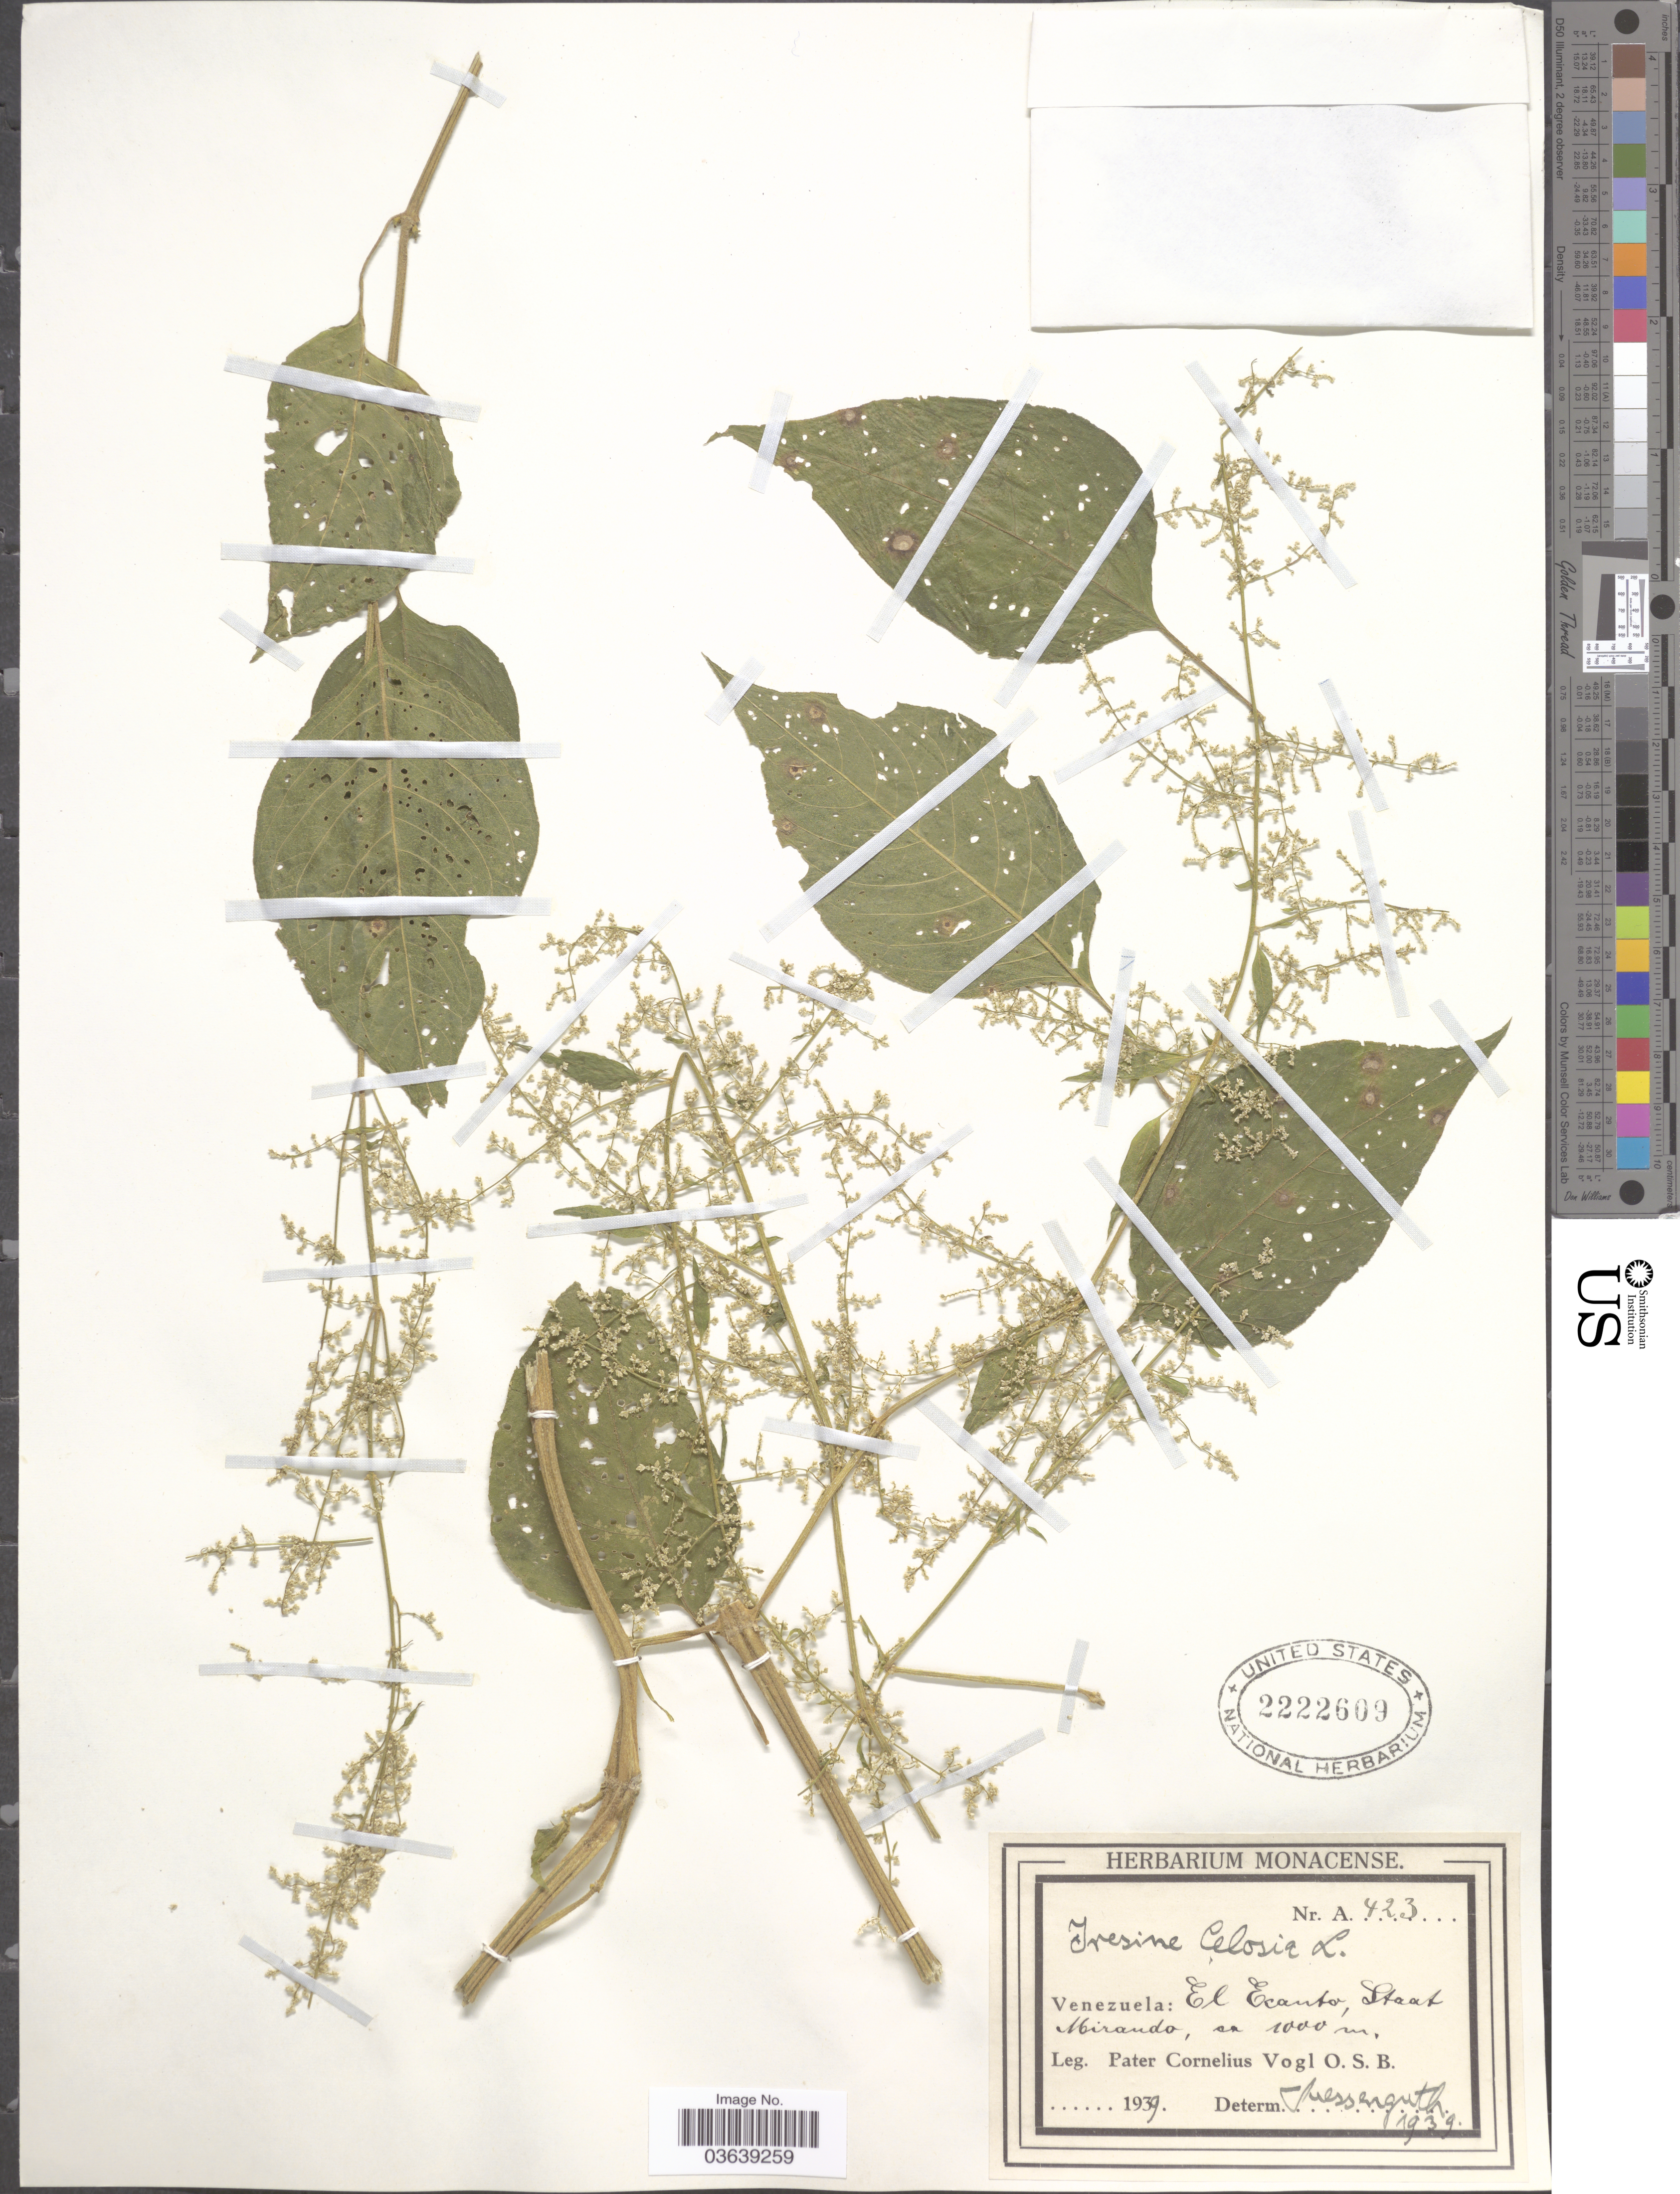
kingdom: Plantae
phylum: Tracheophyta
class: Magnoliopsida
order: Caryophyllales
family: Amaranthaceae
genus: Iresine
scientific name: Iresine celosia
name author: L.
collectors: P. Vogl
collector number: A423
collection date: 1939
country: Venezuela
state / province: Miranda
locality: El Ecanto.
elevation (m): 1000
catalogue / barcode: US 2222609